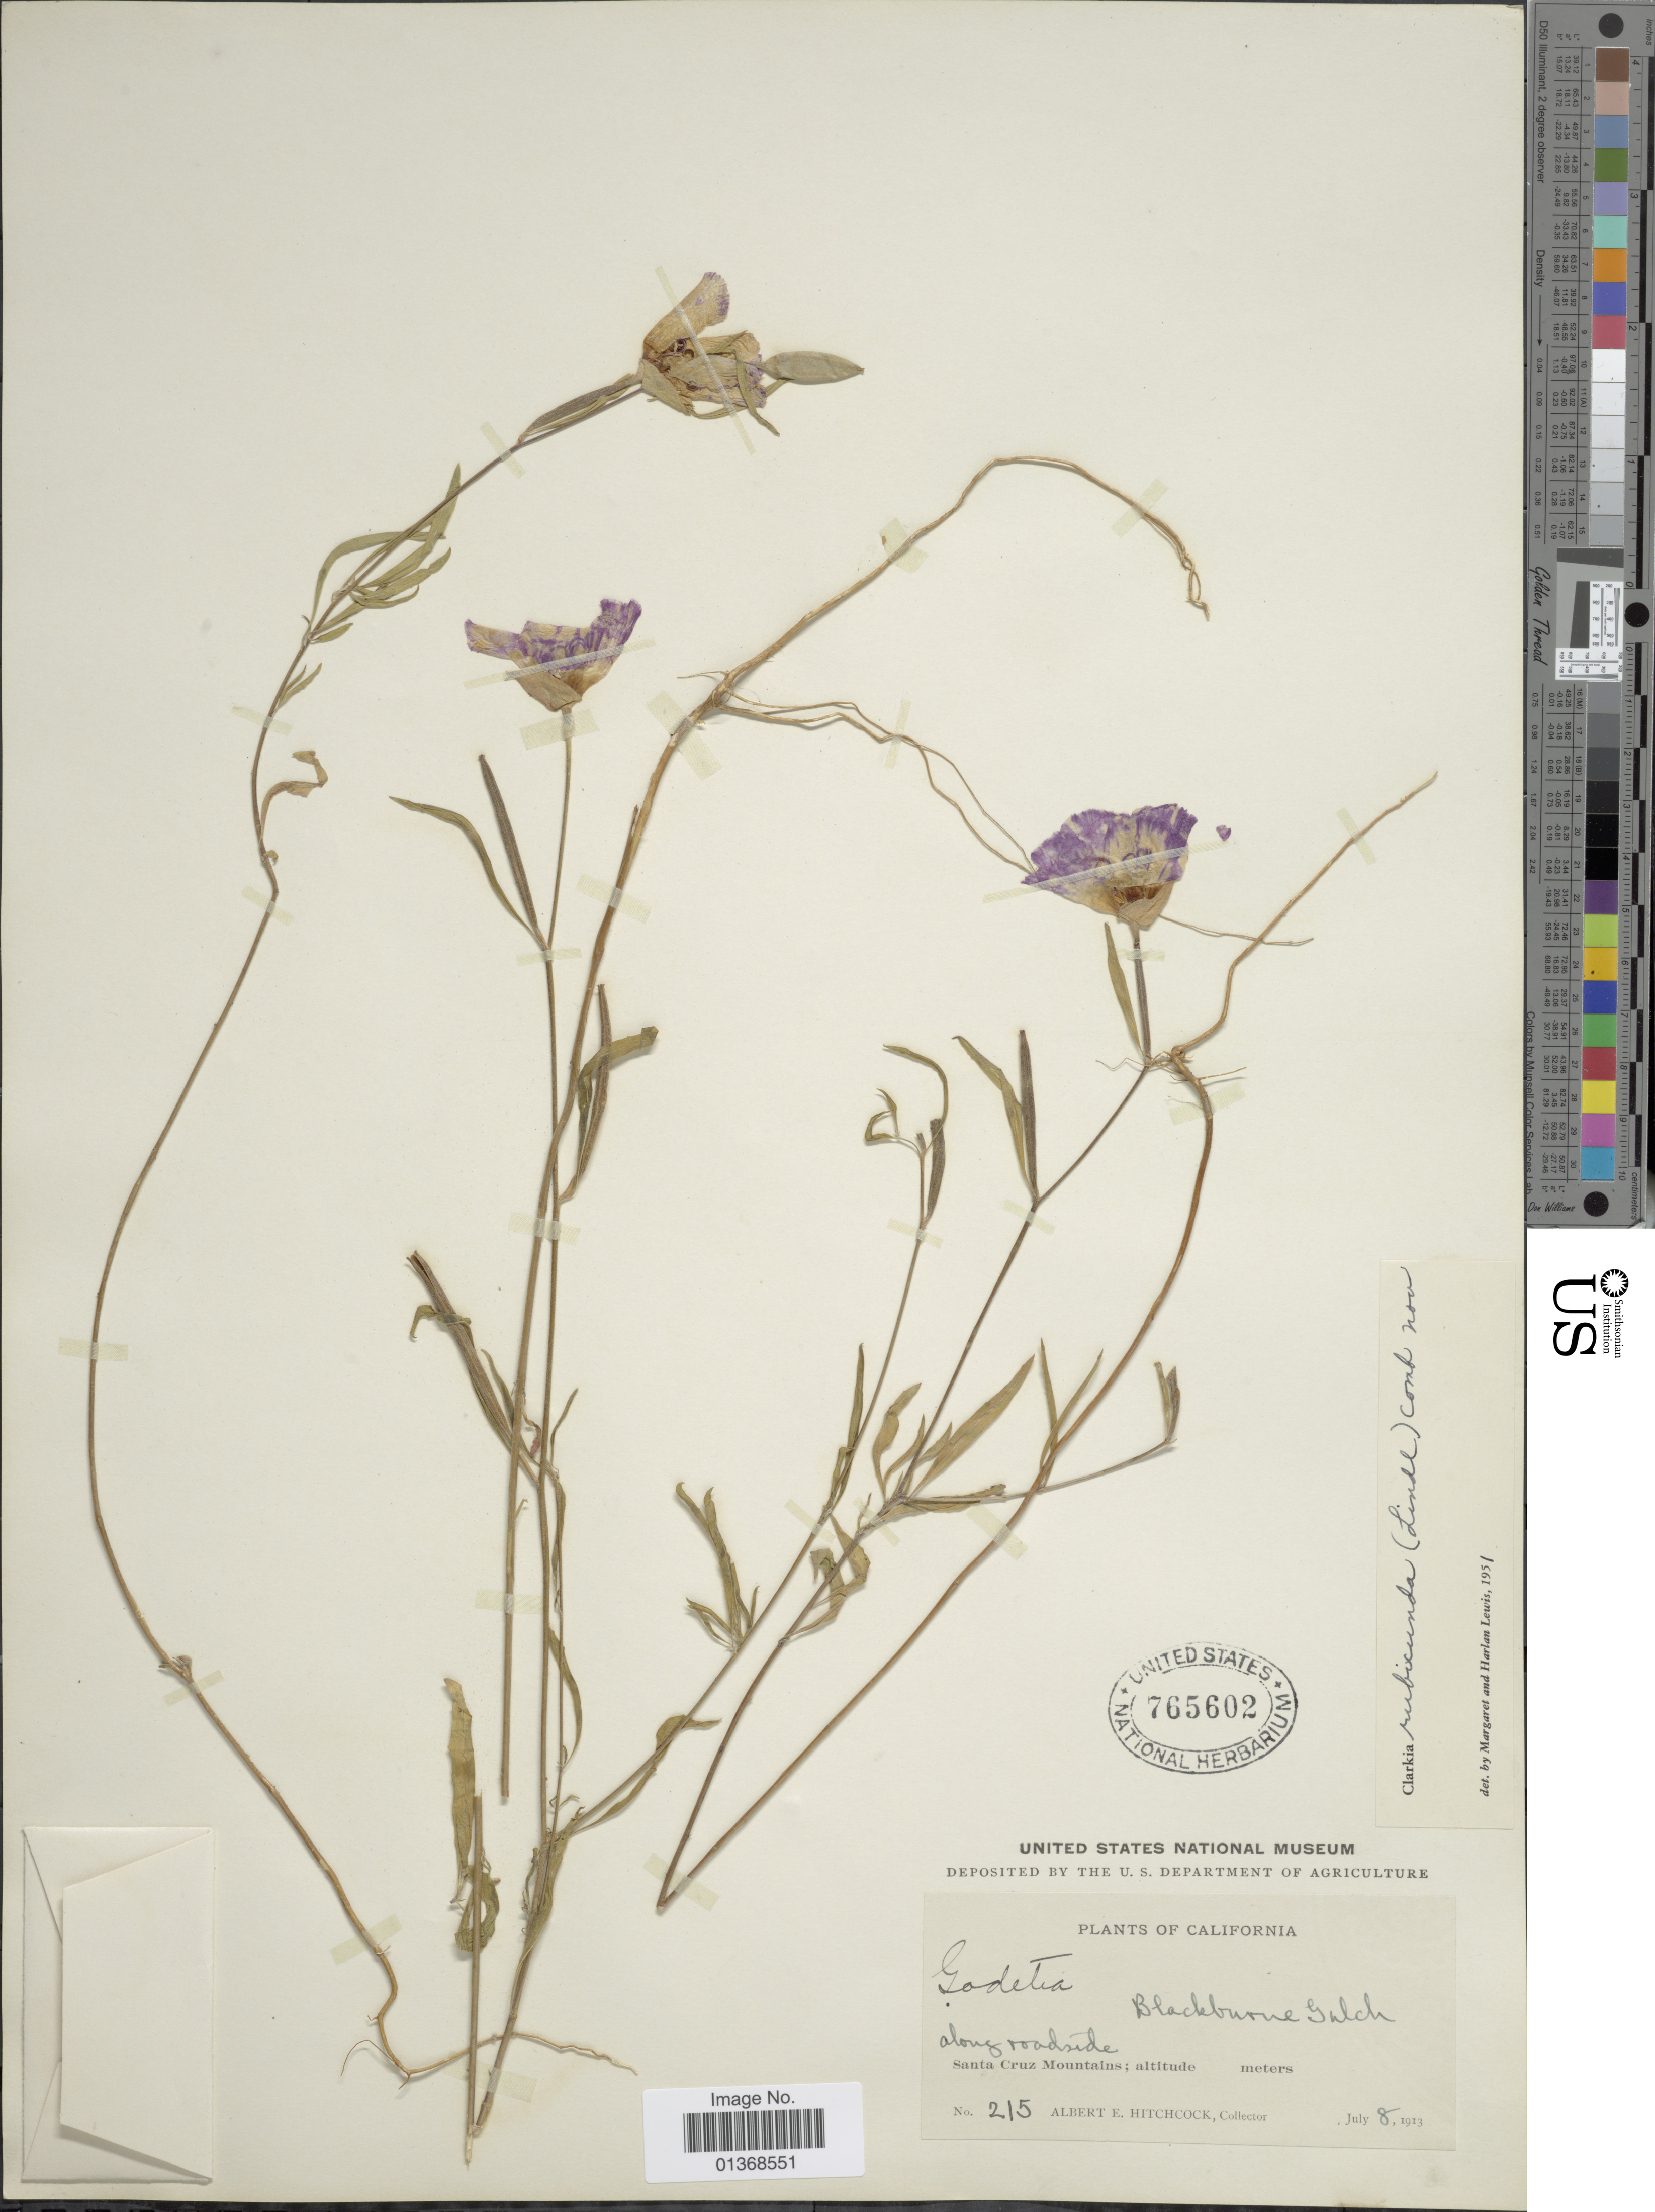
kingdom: Plantae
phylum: Tracheophyta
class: Magnoliopsida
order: Myrtales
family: Onagraceae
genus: Clarkia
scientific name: Clarkia rubicunda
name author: (Lindl.) F. H. Lewis & M.R. Lewis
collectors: A. Hitchcock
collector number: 215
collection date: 1913-07-08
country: United States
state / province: California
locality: Along roadside, Santa Cruz Mountains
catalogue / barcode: US 765602